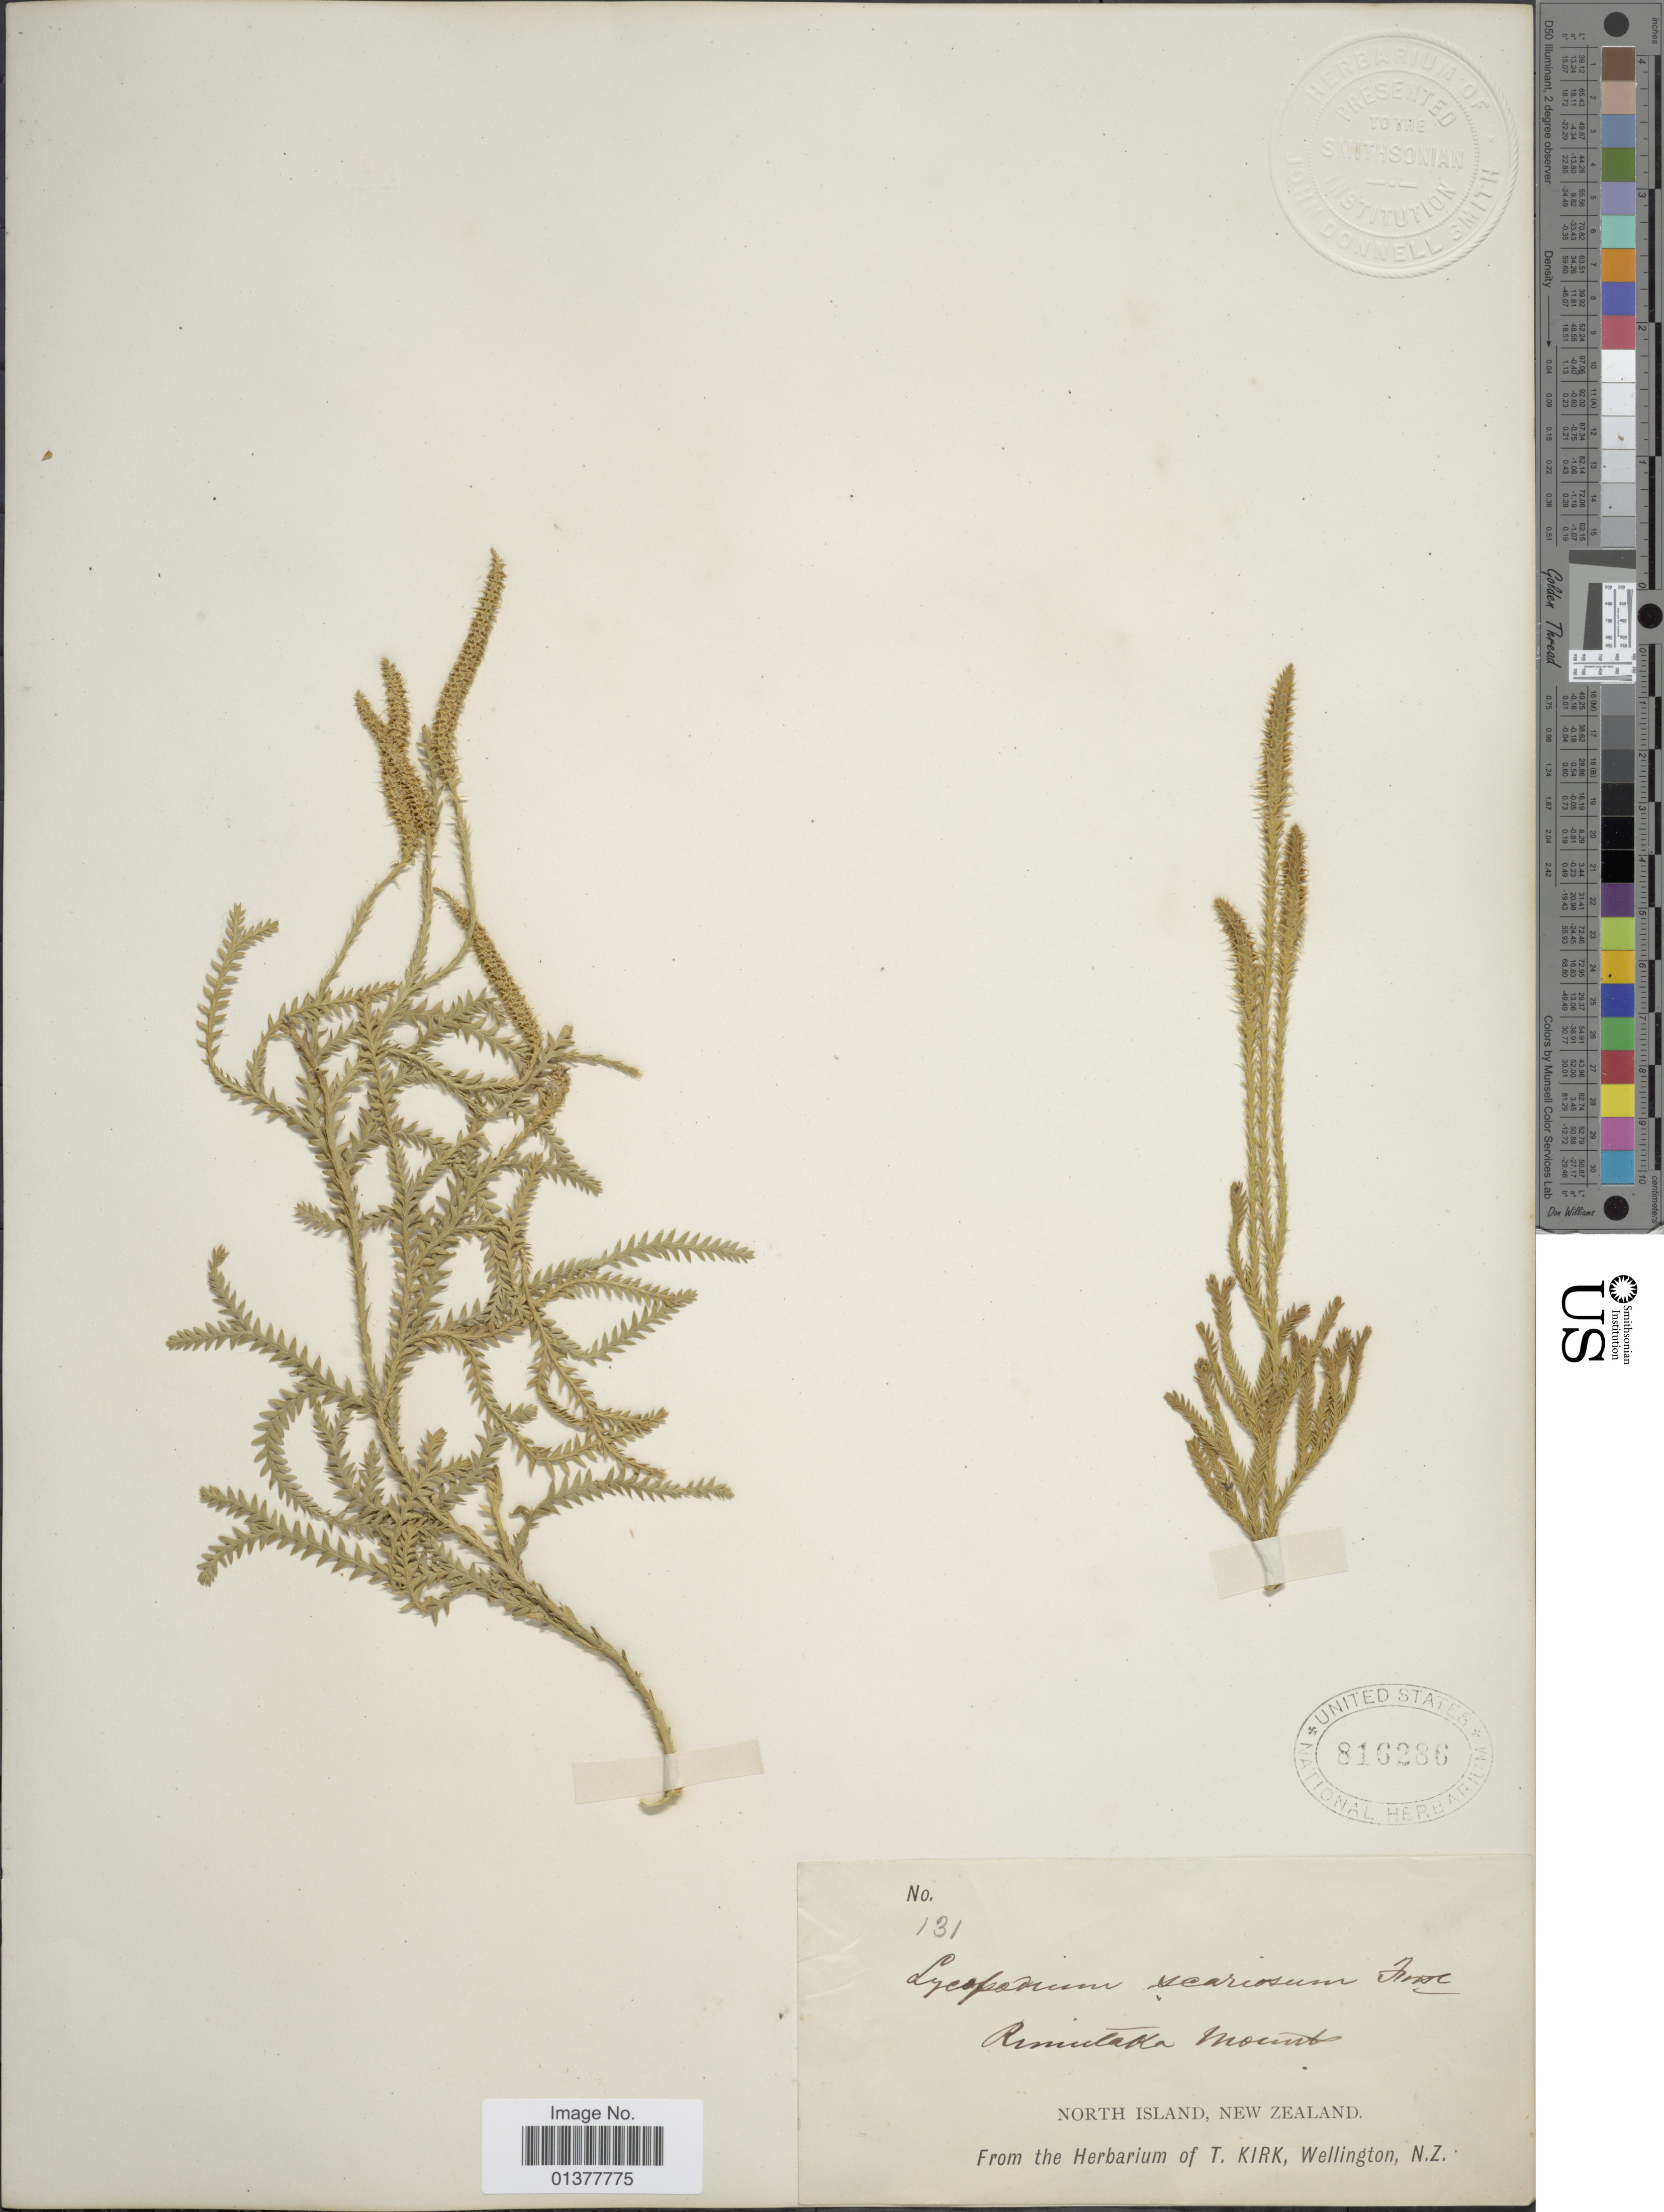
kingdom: Plantae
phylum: Tracheophyta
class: Lycopodiopsida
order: Lycopodiales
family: Lycopodiaceae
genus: Diphasium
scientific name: Diphasium scariosum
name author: (G. Forst.) Rothm.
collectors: ex herb. T. Kirk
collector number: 131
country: New Zealand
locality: North Island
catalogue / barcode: US 816286